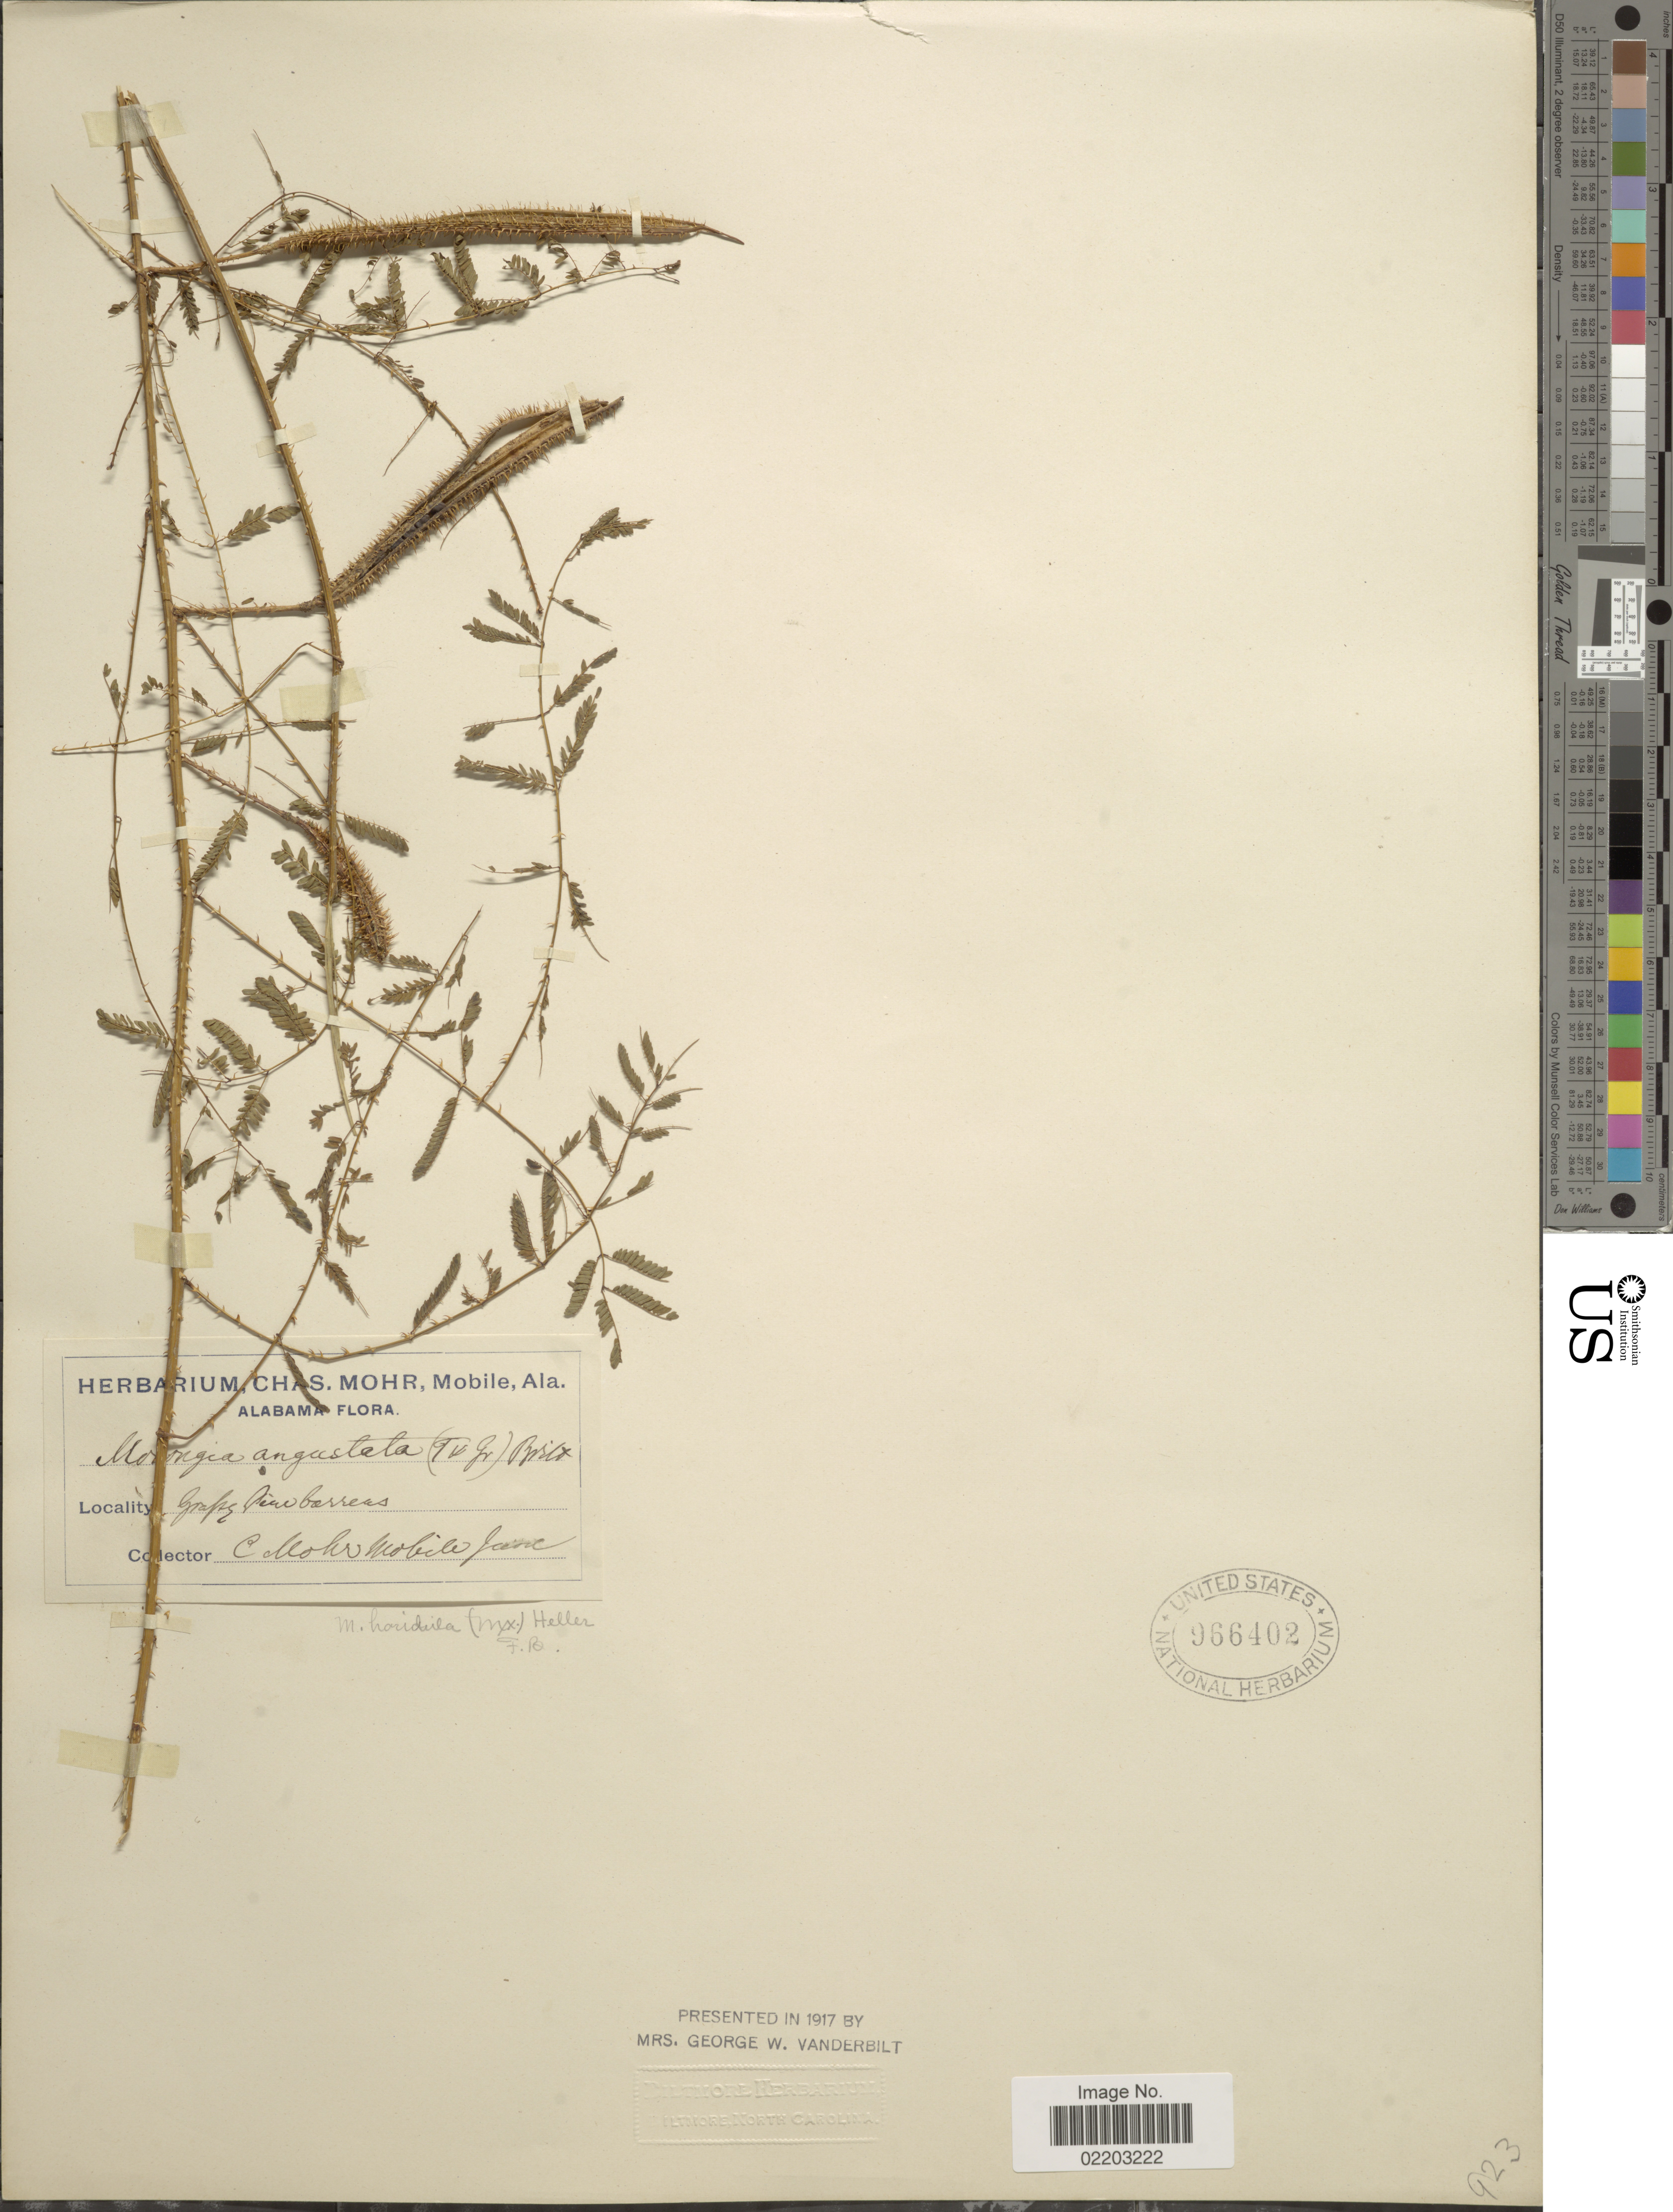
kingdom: Plantae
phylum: Tracheophyta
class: Magnoliopsida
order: Fabales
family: Fabaceae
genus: Mimosa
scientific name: Mimosa microphylla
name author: Dryand.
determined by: Strong, M. T., (US), Smithsonian Institution - National Museum of Natural History (UNITED STATES)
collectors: C. T. Mohr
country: United States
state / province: Alabama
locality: Mobile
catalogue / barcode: US 966402